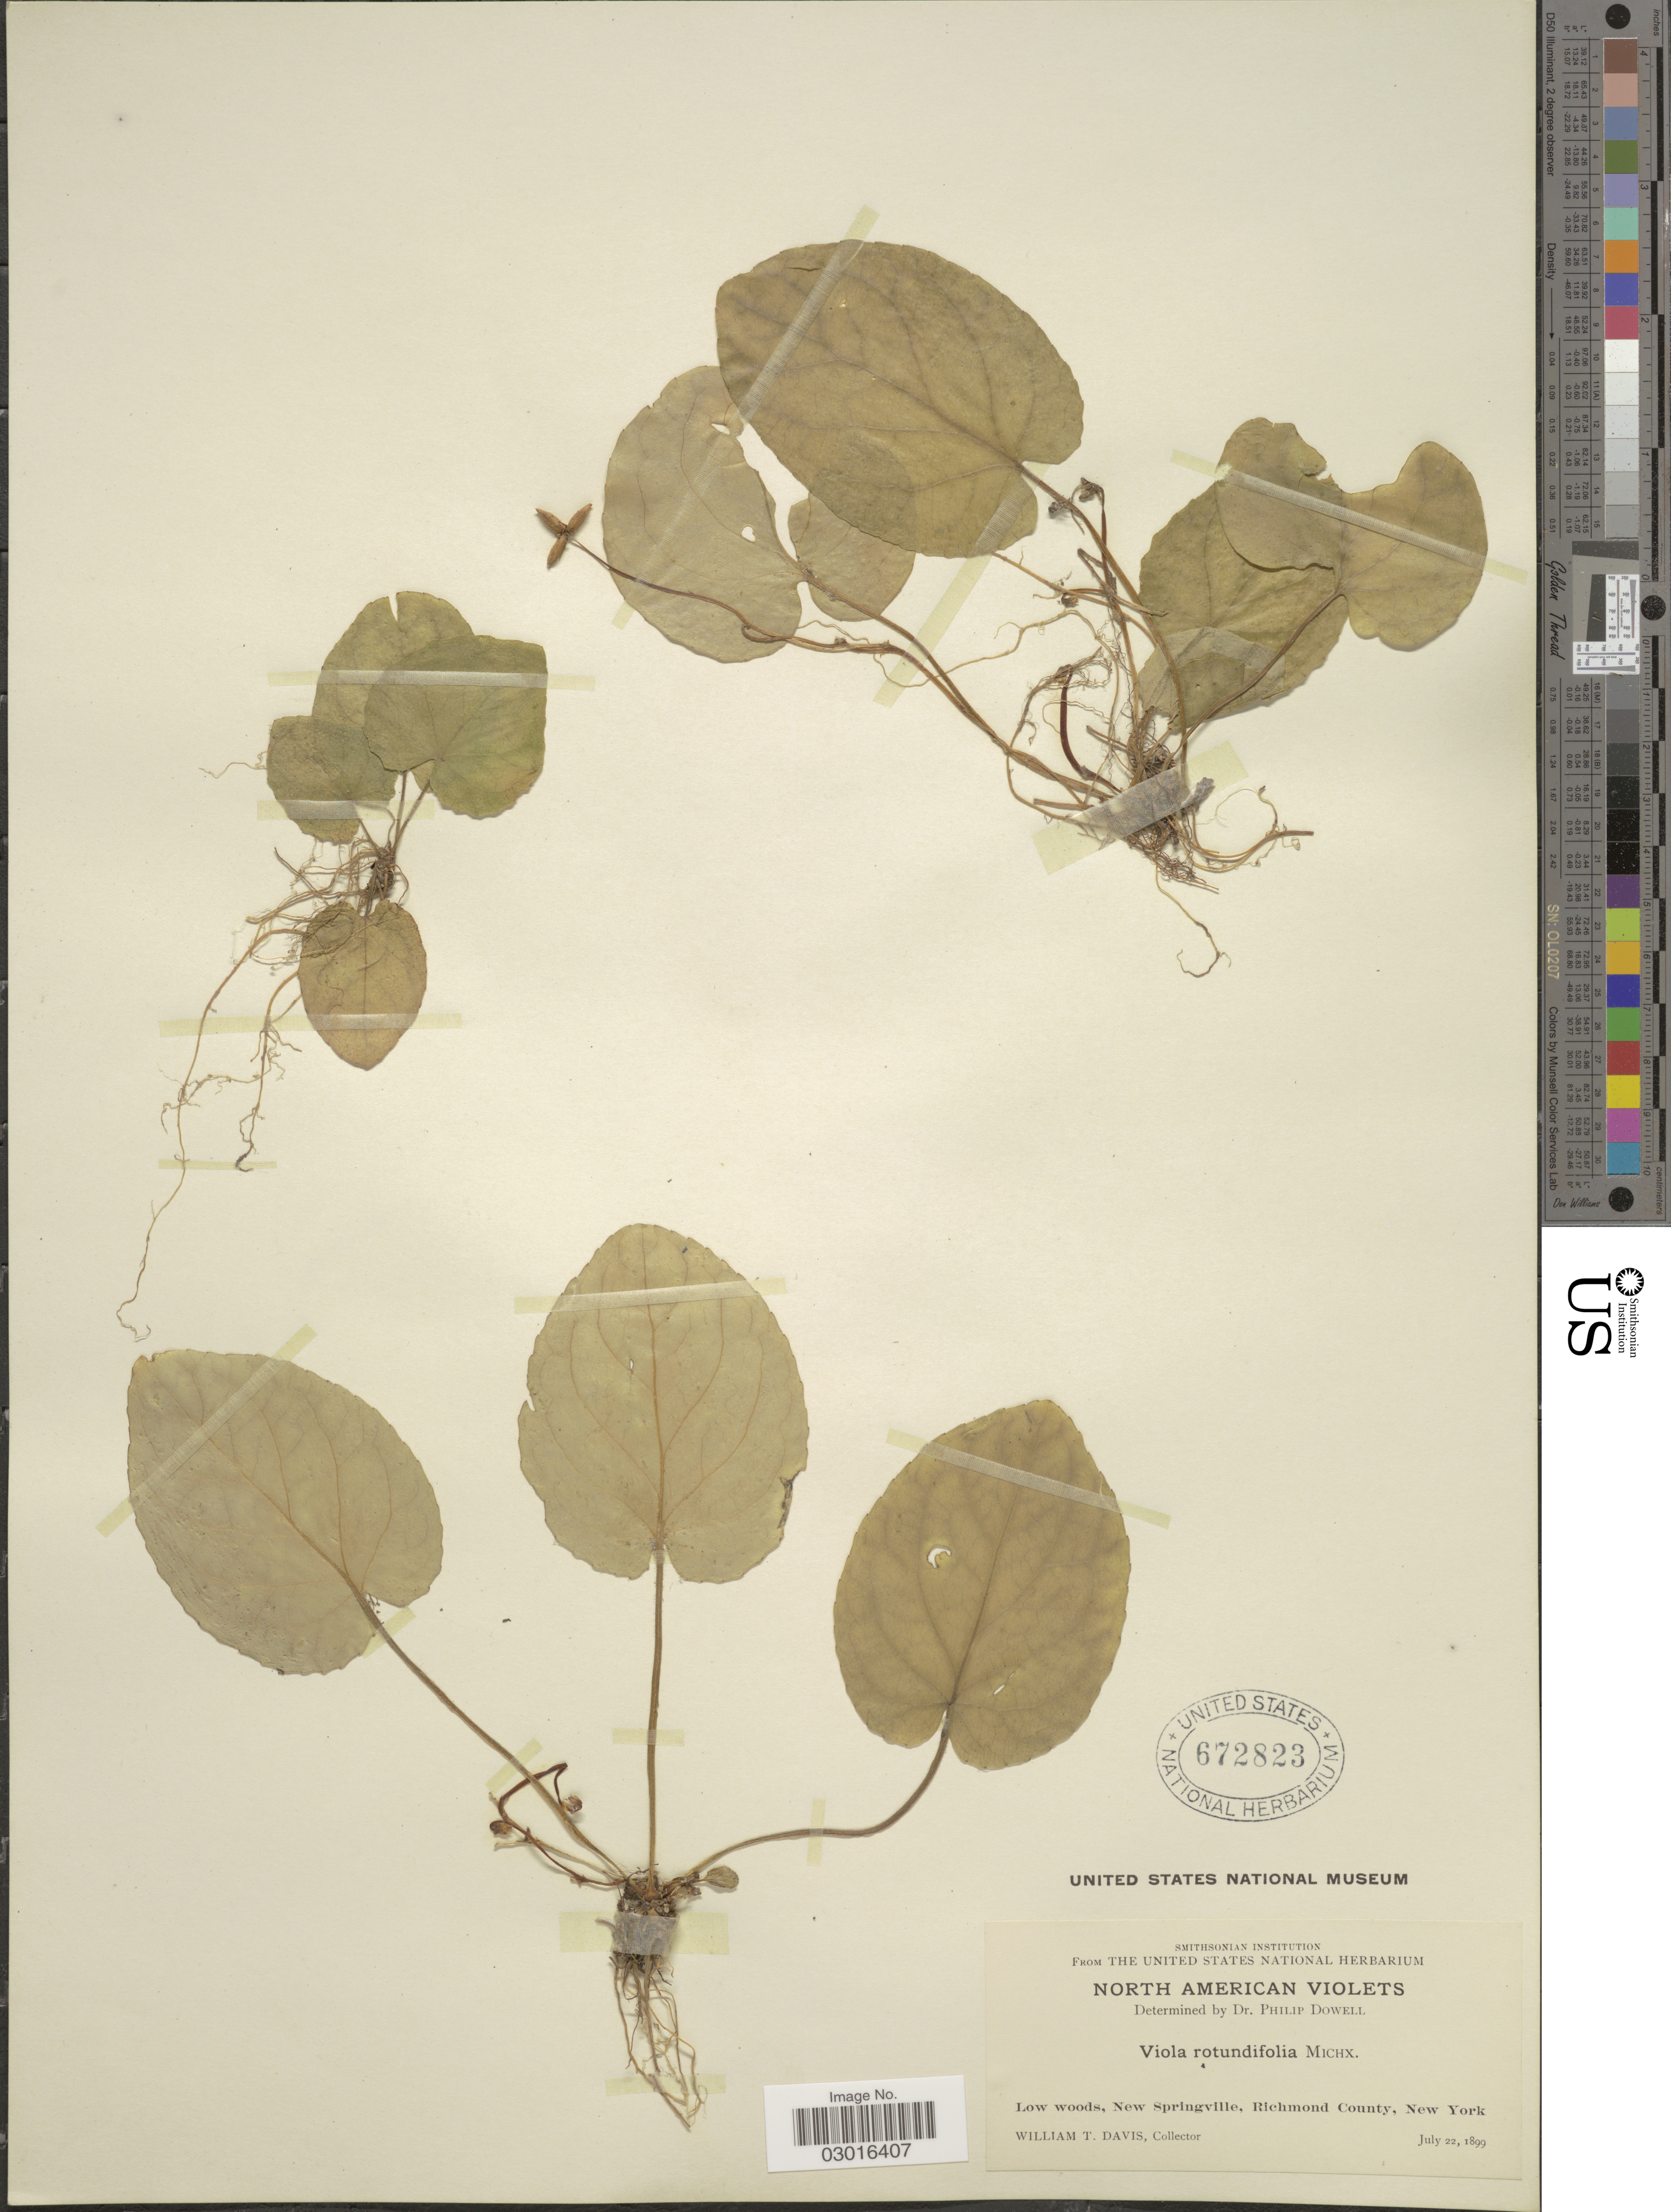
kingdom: Plantae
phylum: Tracheophyta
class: Magnoliopsida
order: Malpighiales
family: Violaceae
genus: Viola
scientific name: Viola rotundifolia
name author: Michx.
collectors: W. Davis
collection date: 1899-07-22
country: United States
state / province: New York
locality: New Springville, Richmond County.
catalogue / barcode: US 672823